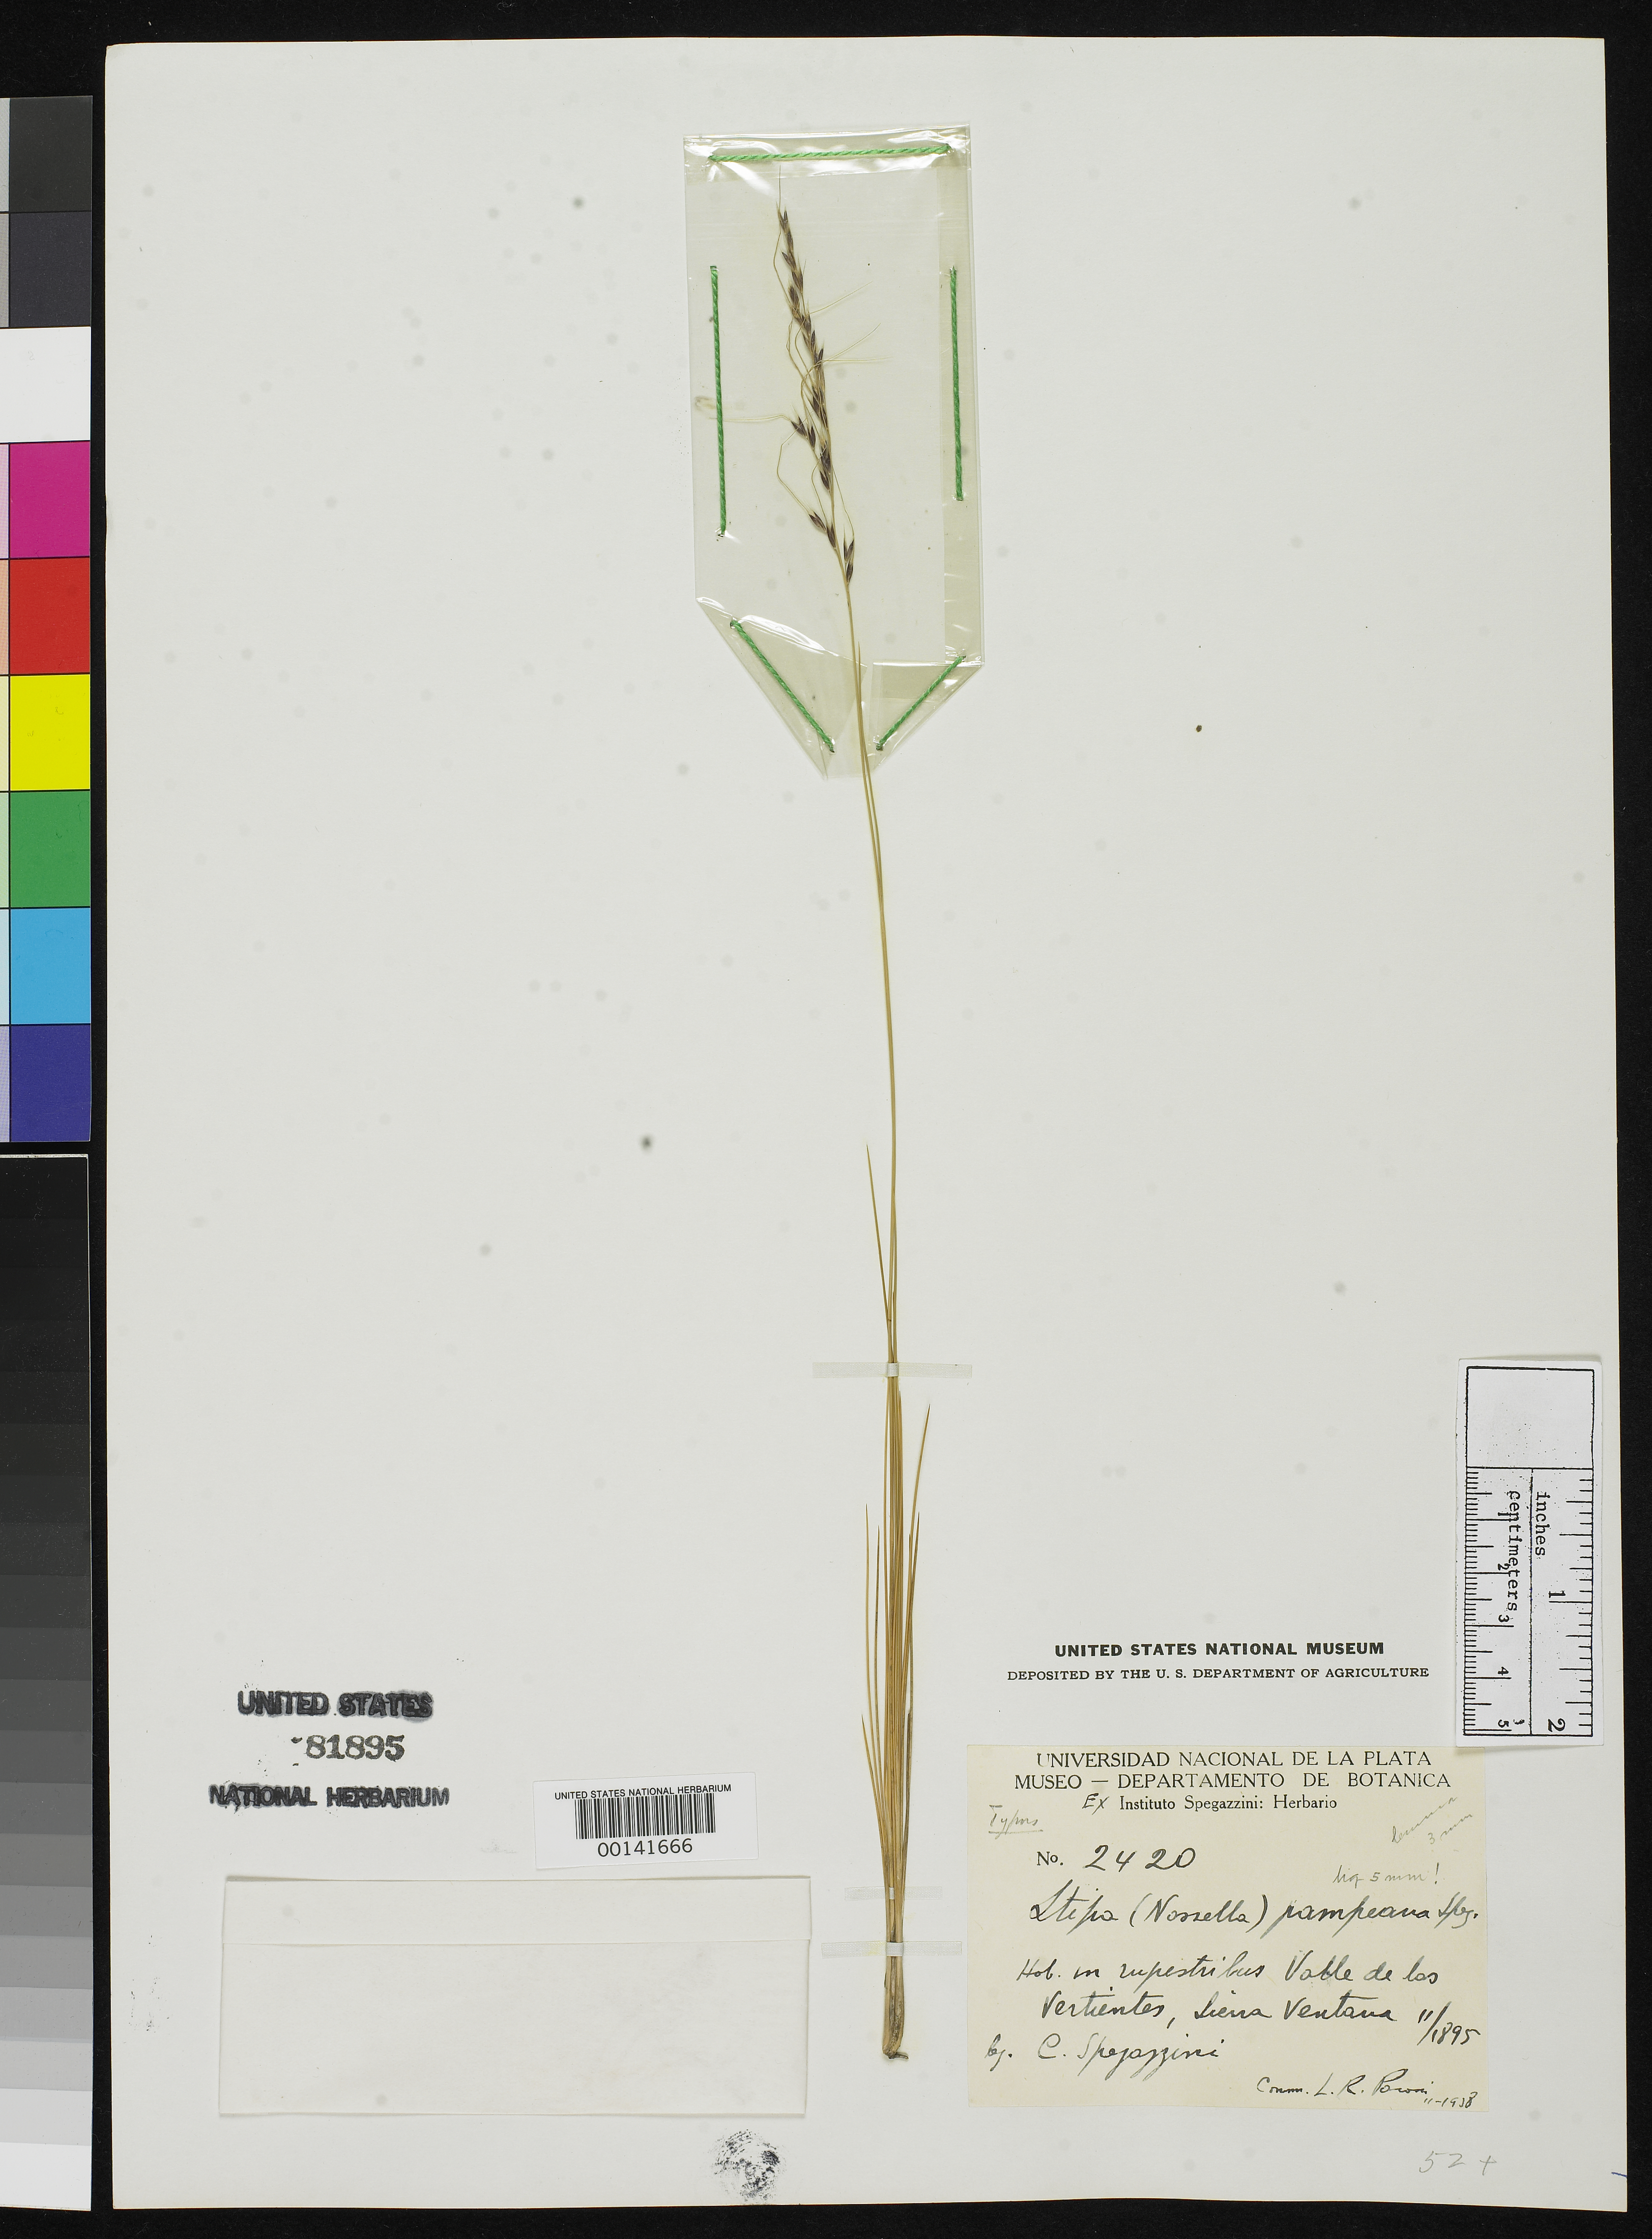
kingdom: Plantae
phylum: Tracheophyta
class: Liliopsida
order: Poales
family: Poaceae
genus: Stipa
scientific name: Stipa pampeana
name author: Speg.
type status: Isotype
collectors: C. L. Spegazzini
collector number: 2420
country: Argentina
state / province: Buenos Aires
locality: Sierra Ventana.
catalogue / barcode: US 81895